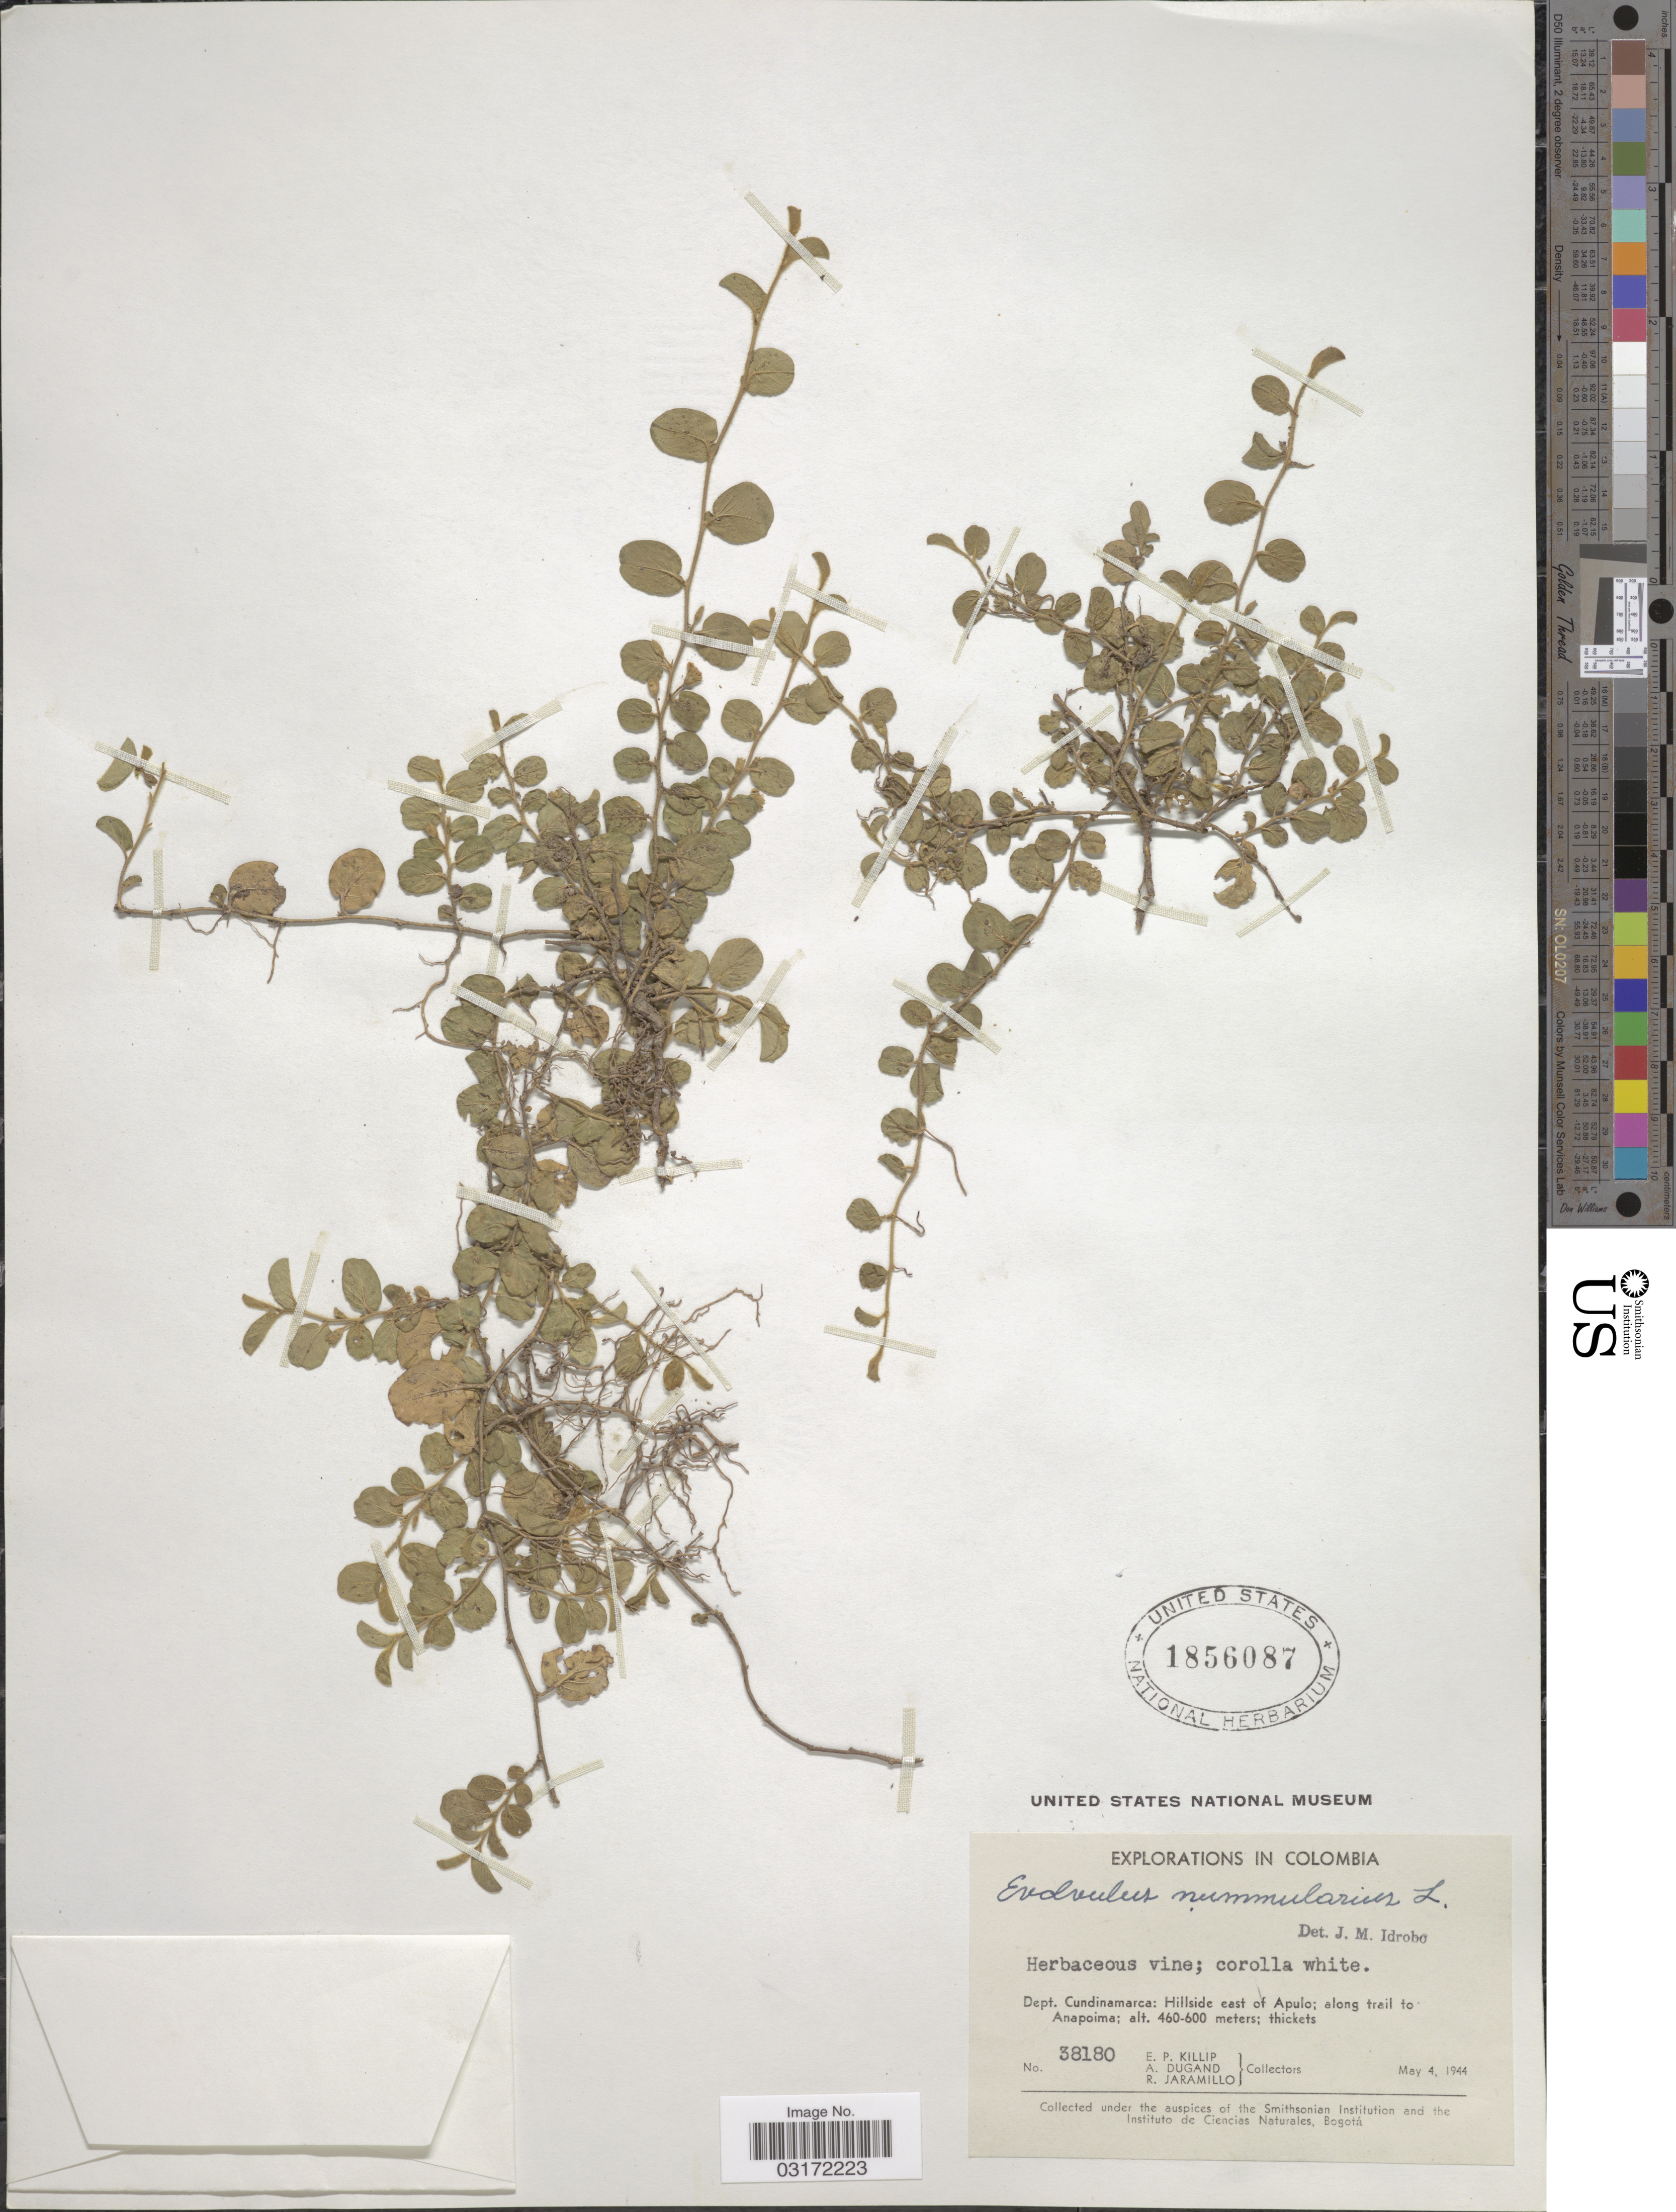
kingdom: Plantae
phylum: Tracheophyta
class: Magnoliopsida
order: Solanales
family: Convolvulaceae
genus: Evolvulus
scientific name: Evolvulus nummularius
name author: (L.) L.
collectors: E. P. Killip, A. Dugand & R. Jaramillo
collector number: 38180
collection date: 1944-05-04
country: Colombia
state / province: Cundinamarca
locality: Dept. Cundinamarca: Hillside east of Apulo; along trail to Anapoima.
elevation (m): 460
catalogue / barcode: US 1856087